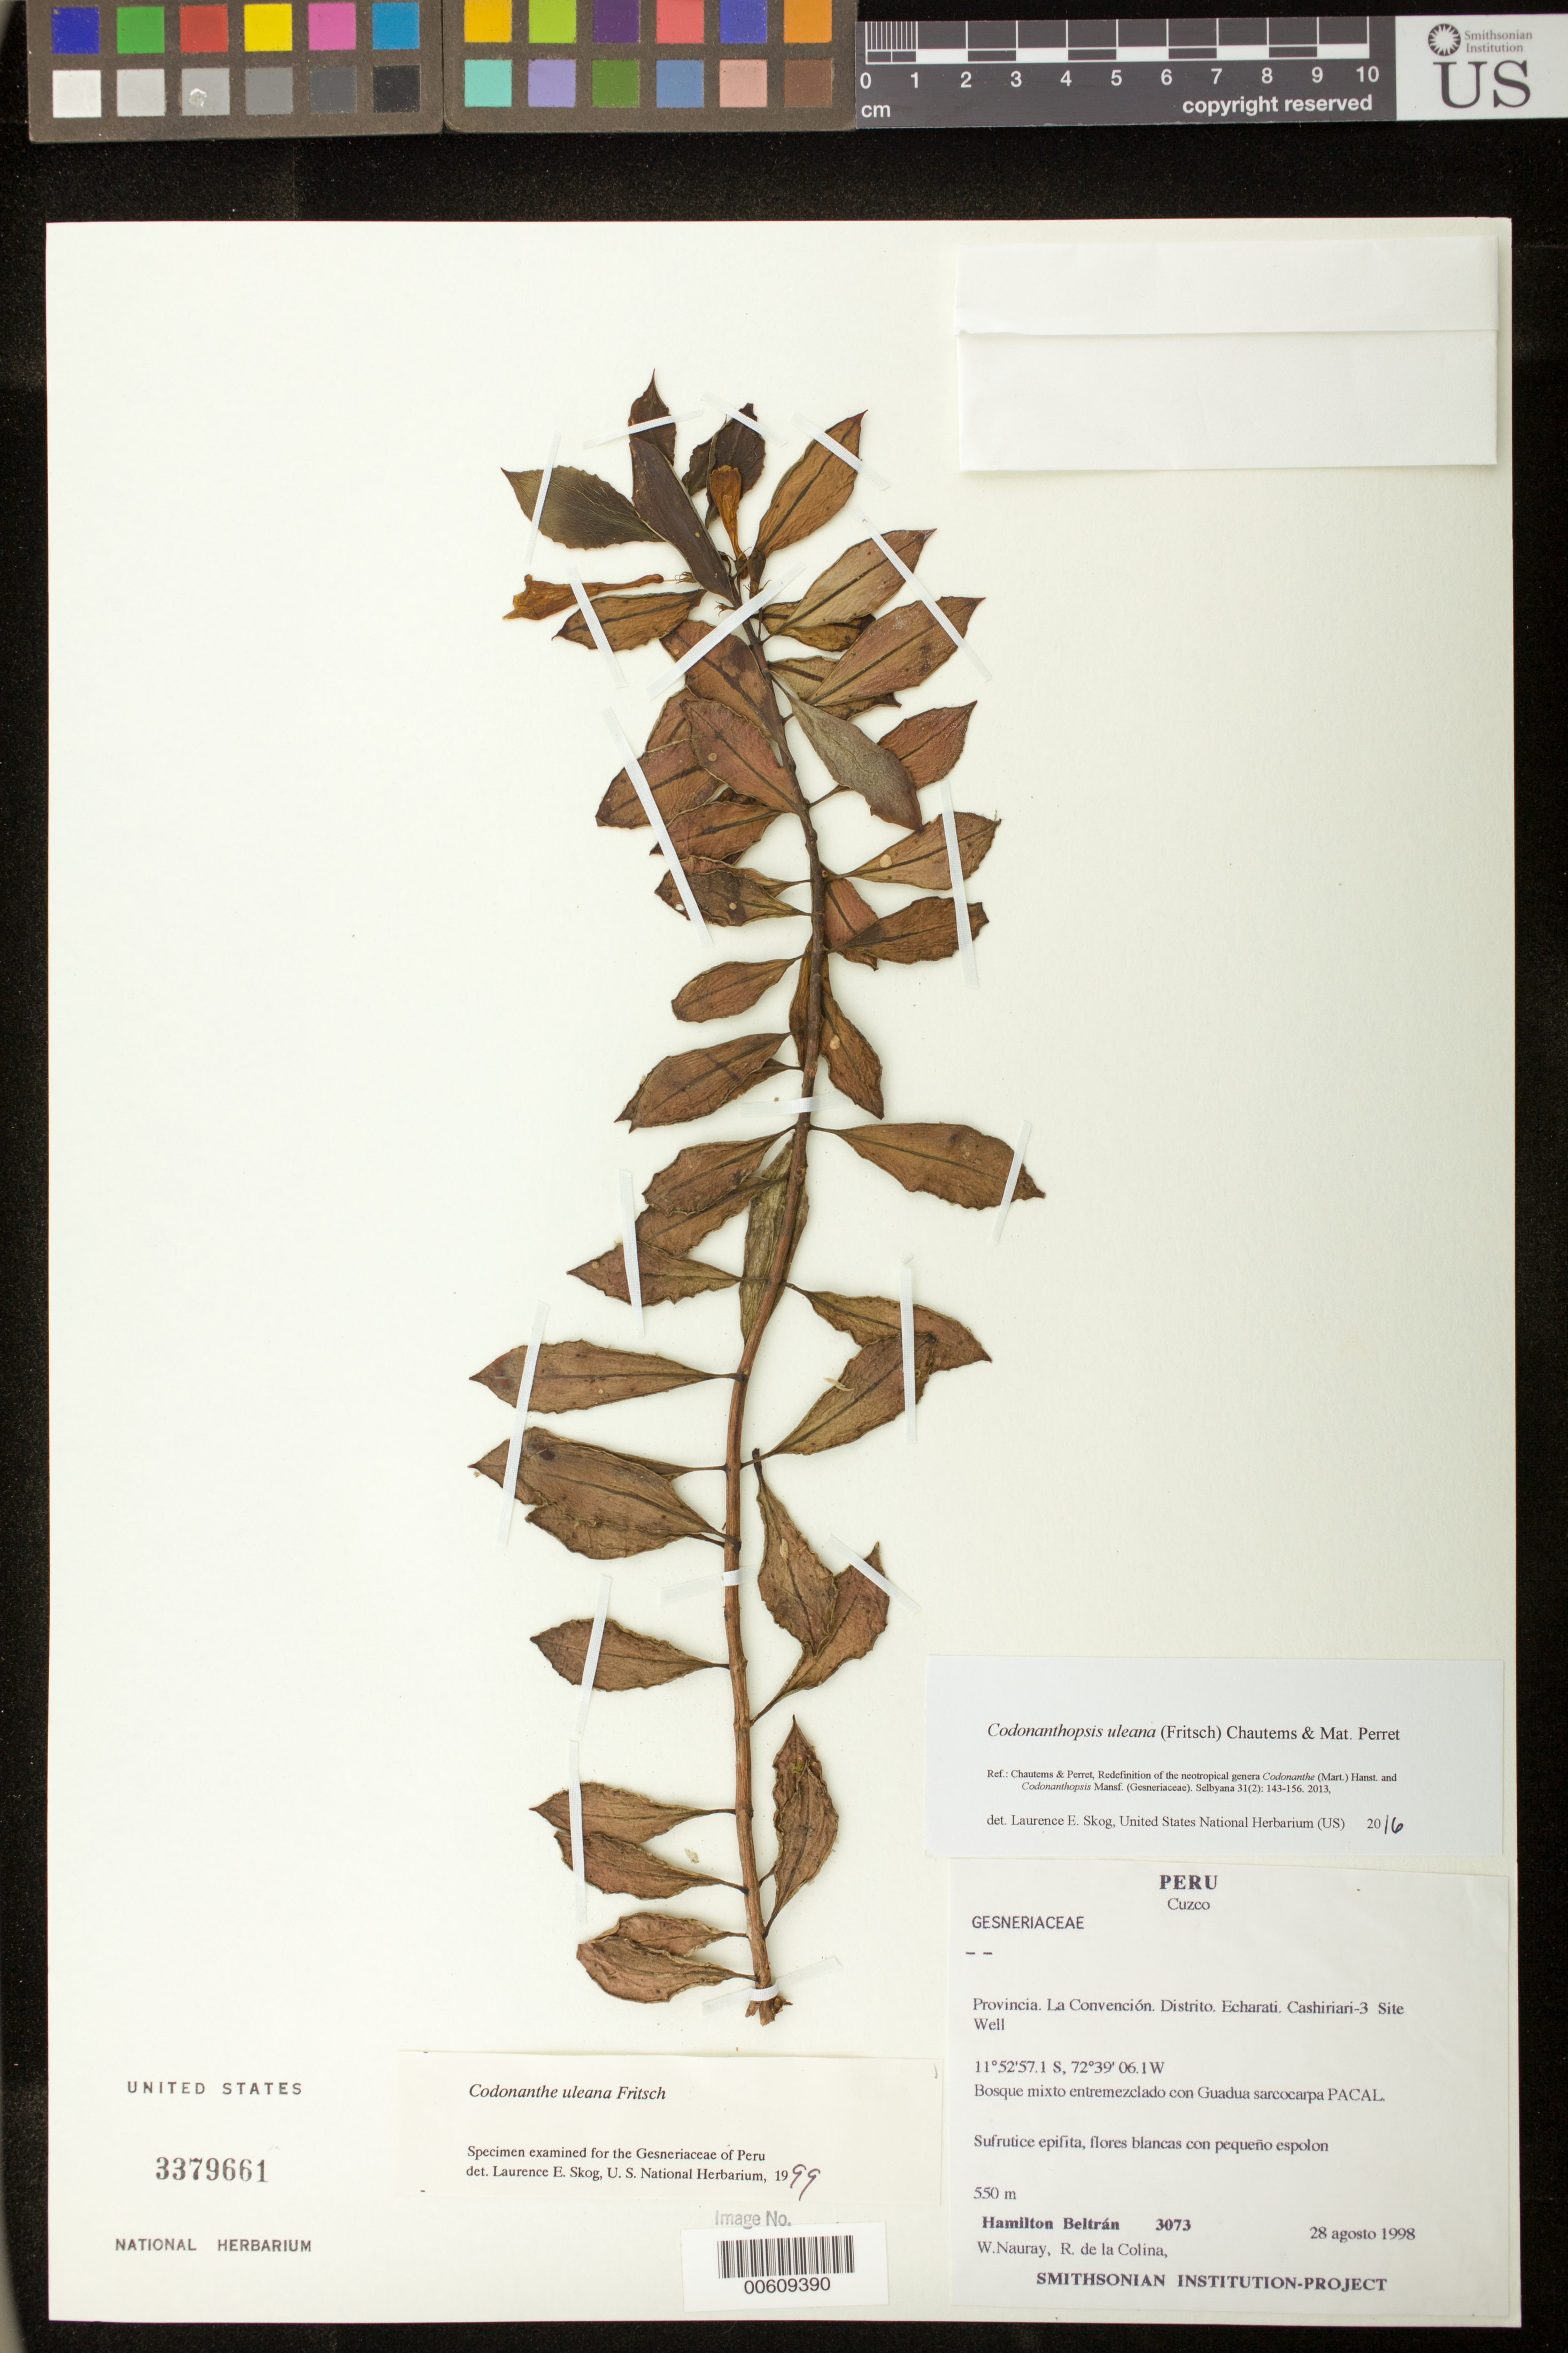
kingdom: Plantae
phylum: Tracheophyta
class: Magnoliopsida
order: Lamiales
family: Gesneriaceae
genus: Codonanthopsis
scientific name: Codonanthopsis uleana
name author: (Fritsch) Chautems & Mat.Perret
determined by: Skog, Laurence E.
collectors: H. Beltrán, W. Nauray & R. de La Colina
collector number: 3073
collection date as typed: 28 Aug 1998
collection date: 1998-08-28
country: Peru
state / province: Cusco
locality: Prov. La Convención; Dtto. Echarati, Cashiriari-3 Site Well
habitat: Bosque mixto entremezclado con Guadua sarcocarpa PACAL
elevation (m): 550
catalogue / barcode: US 3379661